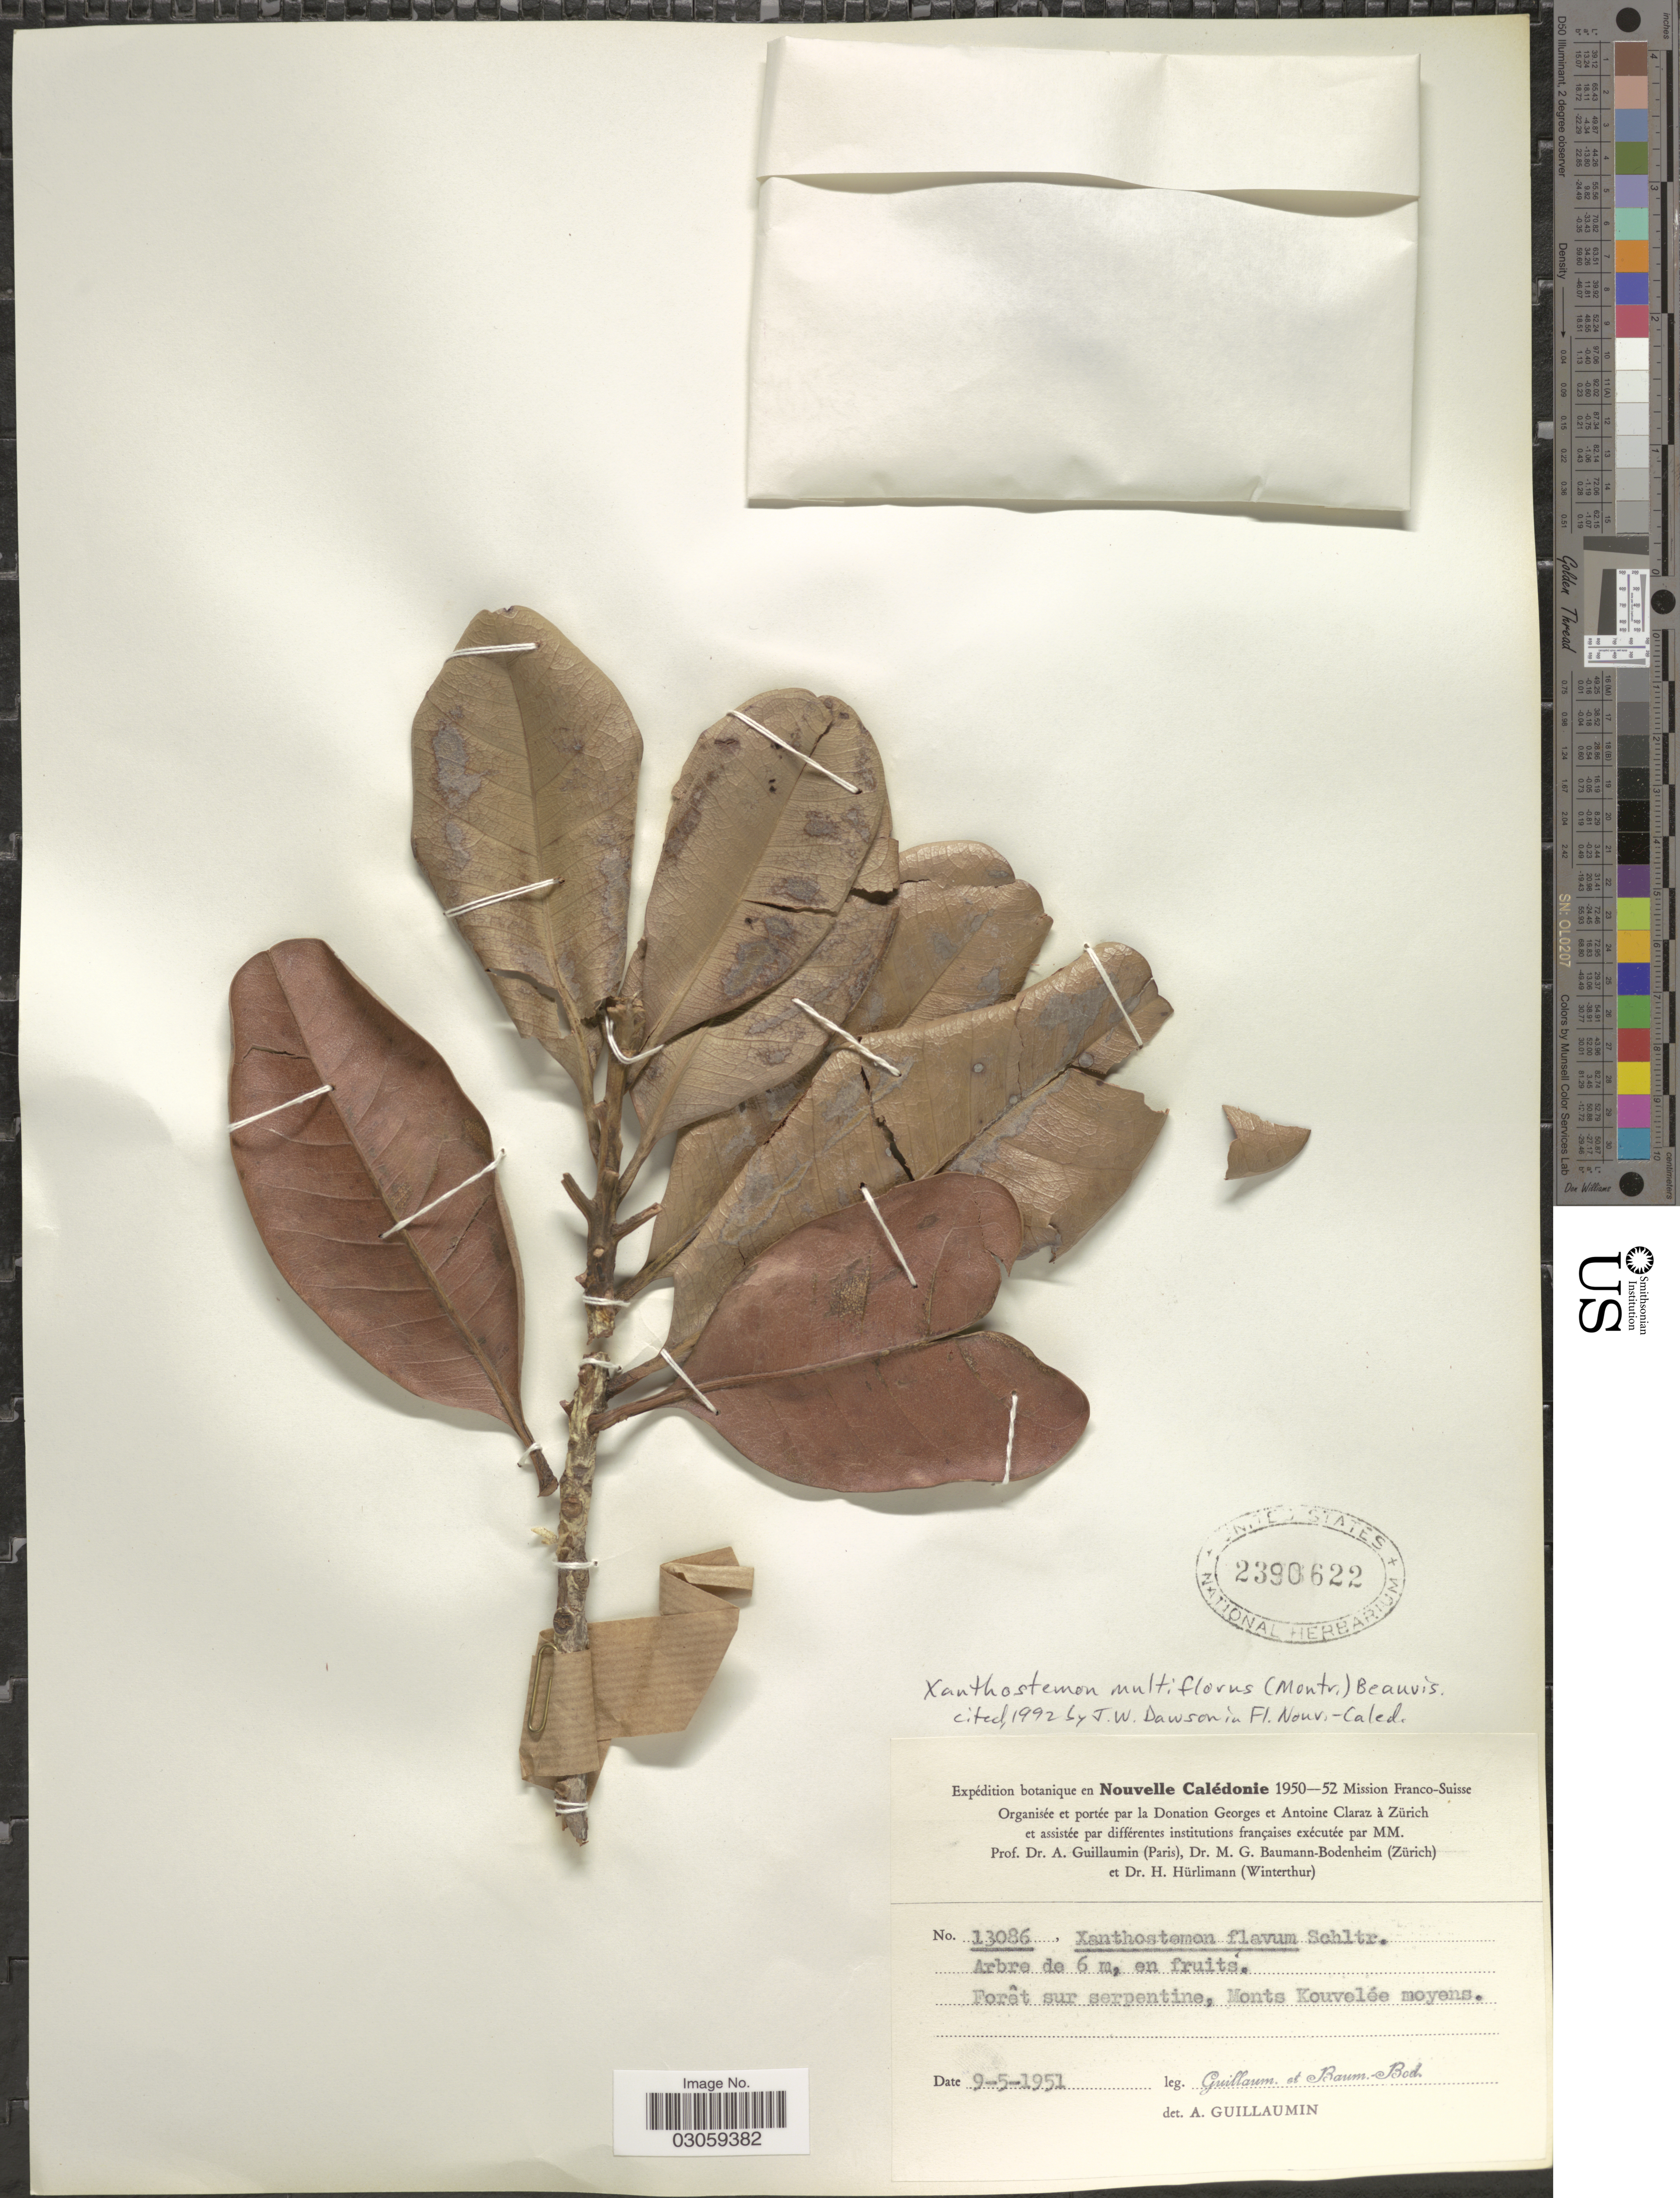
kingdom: Plantae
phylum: Tracheophyta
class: Magnoliopsida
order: Myrtales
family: Myrtaceae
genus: Xanthostemon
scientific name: Xanthostemon multiflorus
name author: (Montrouz.) Beauvis.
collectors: A. Guillaumin & M. G. Baumann-Bodenheim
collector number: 13086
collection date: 1951-05-09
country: New Caledonia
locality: En Nouvelle Calédonie. Forêt sur serpentine, Monts Kouvelée moyens.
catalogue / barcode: US 2390622